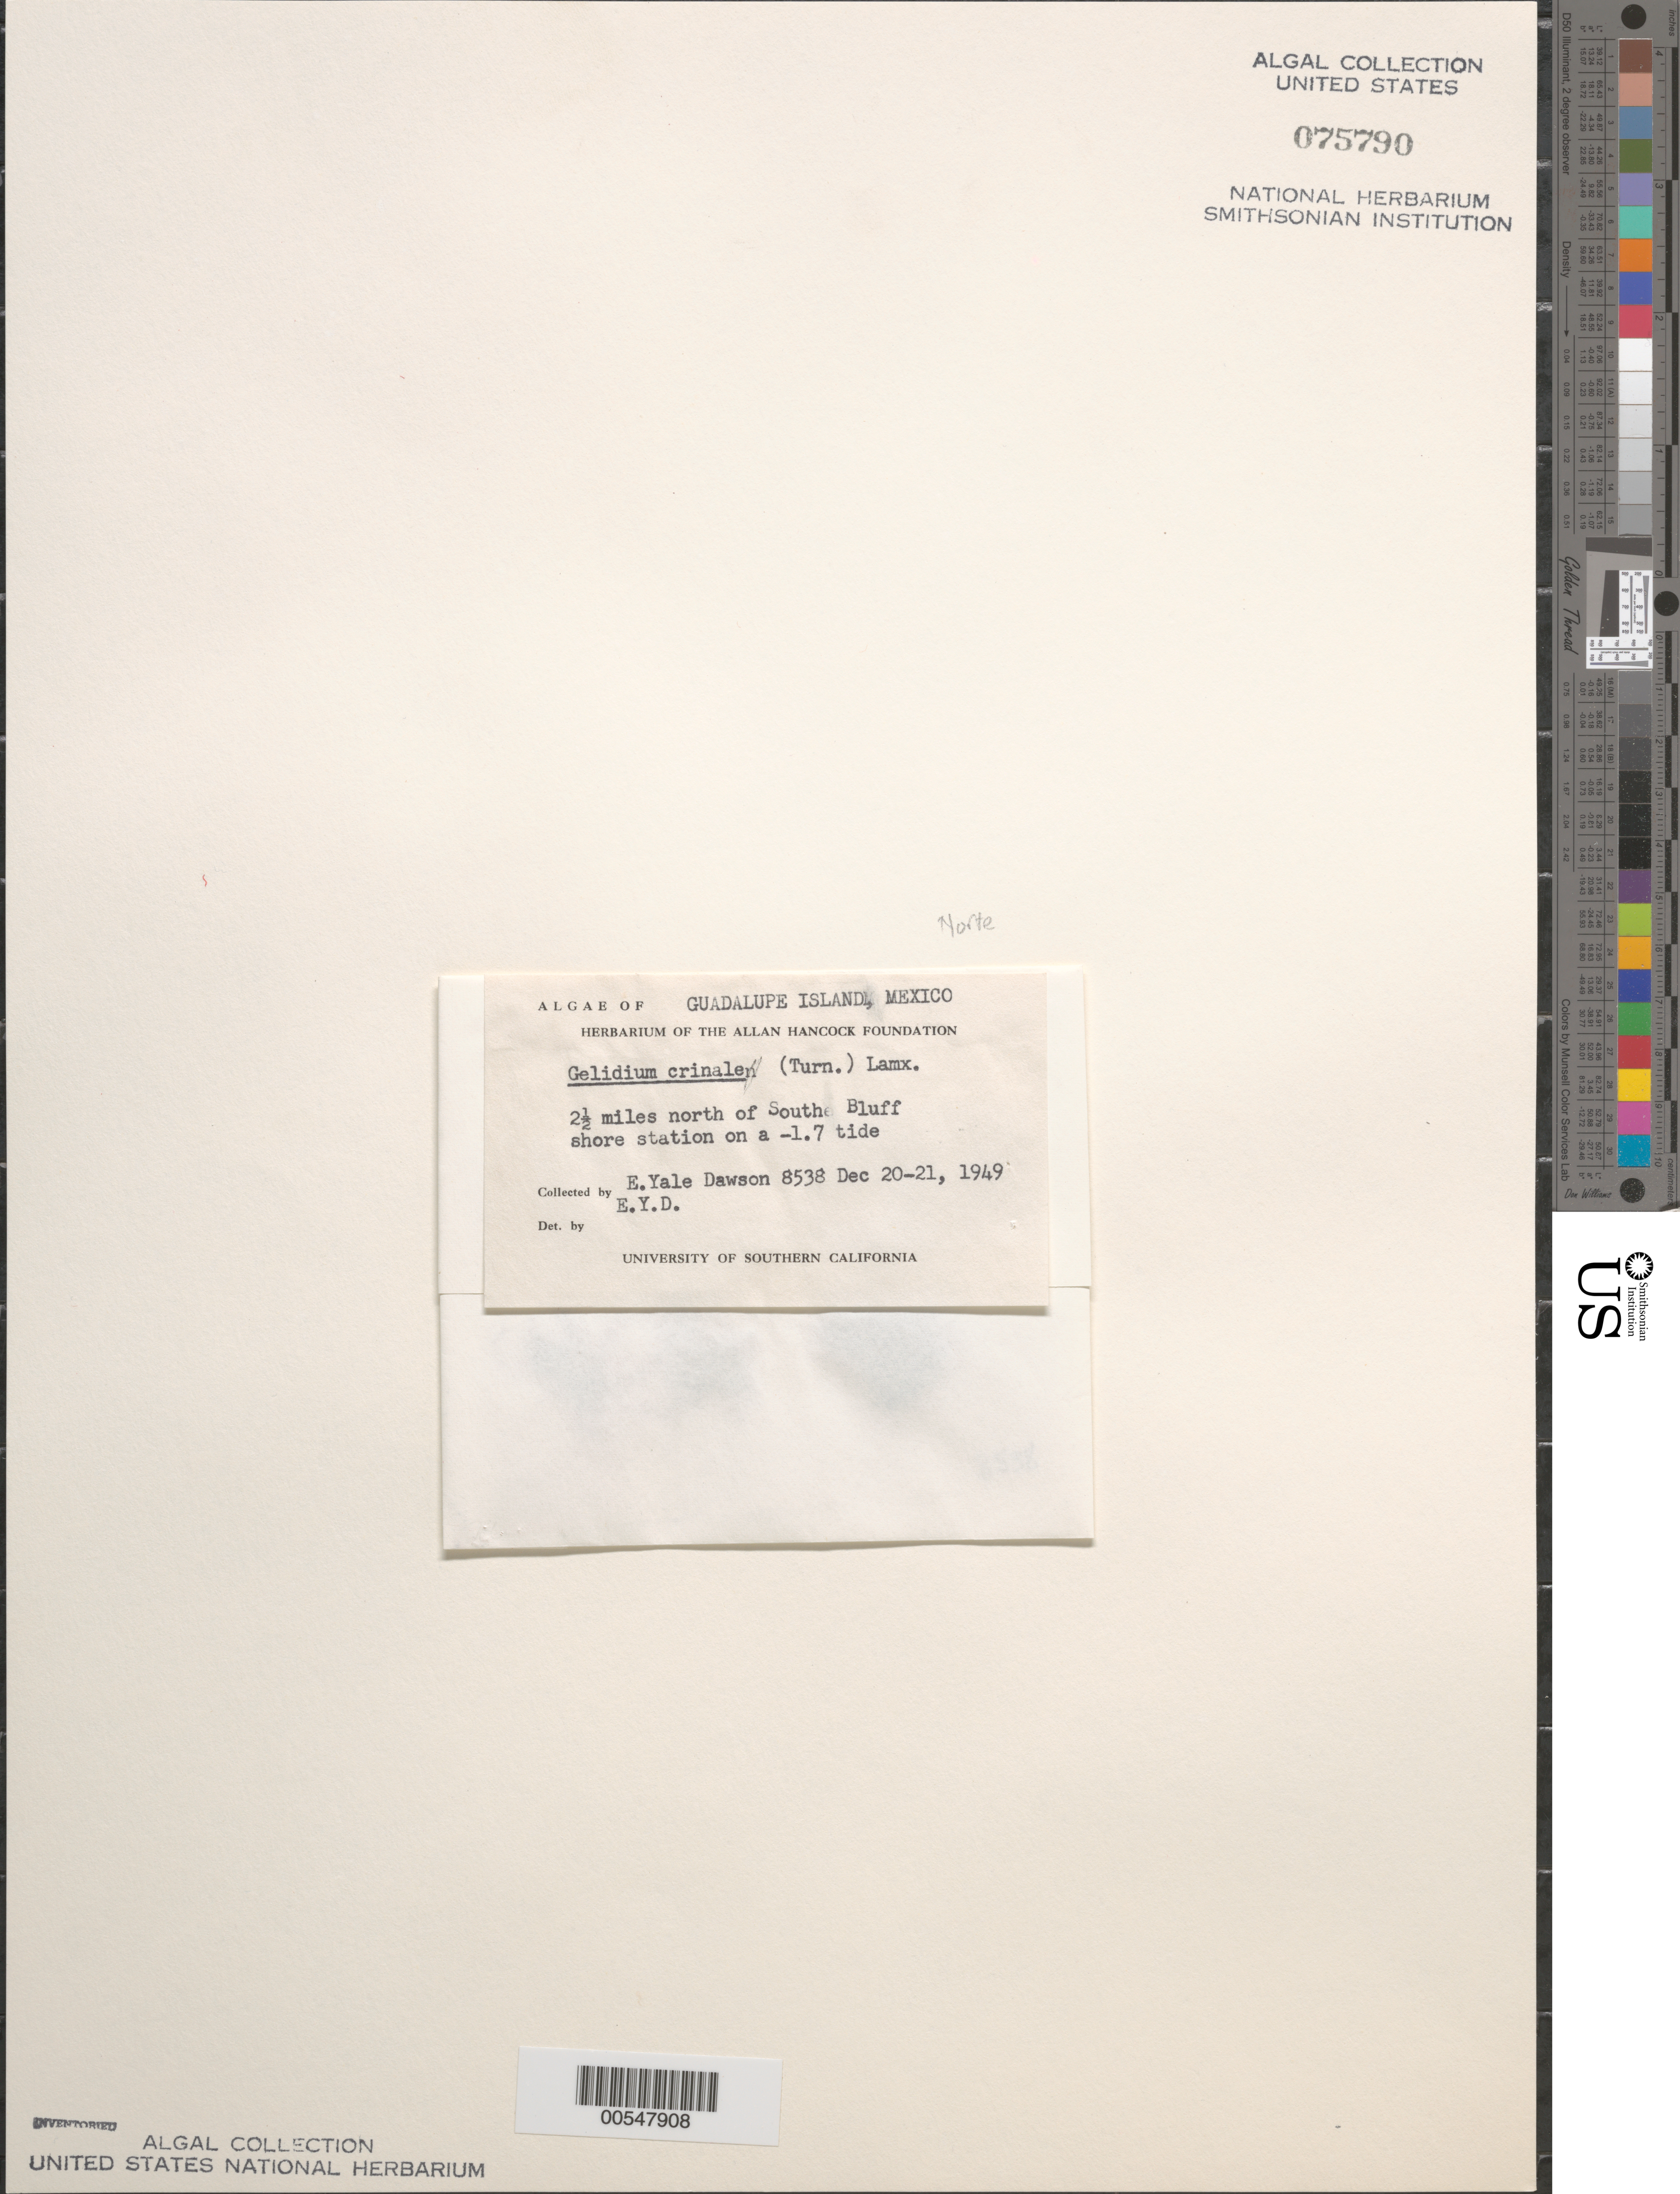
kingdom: Plantae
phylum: Rhodophyta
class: Florideophyceae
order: Gelidiales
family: Gelidiaceae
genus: Gelidium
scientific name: Gelidium crinale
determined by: Dawson, E. Y.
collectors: E. Y. Dawson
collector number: EYD 8538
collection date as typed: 20 Dec 1949 TO 21 Dec 1949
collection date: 1949-12-20/1949-12-21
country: Mexico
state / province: Baja California Norte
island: Isla Guadalupe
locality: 2.5 miles north of South Bluff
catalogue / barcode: US 75790